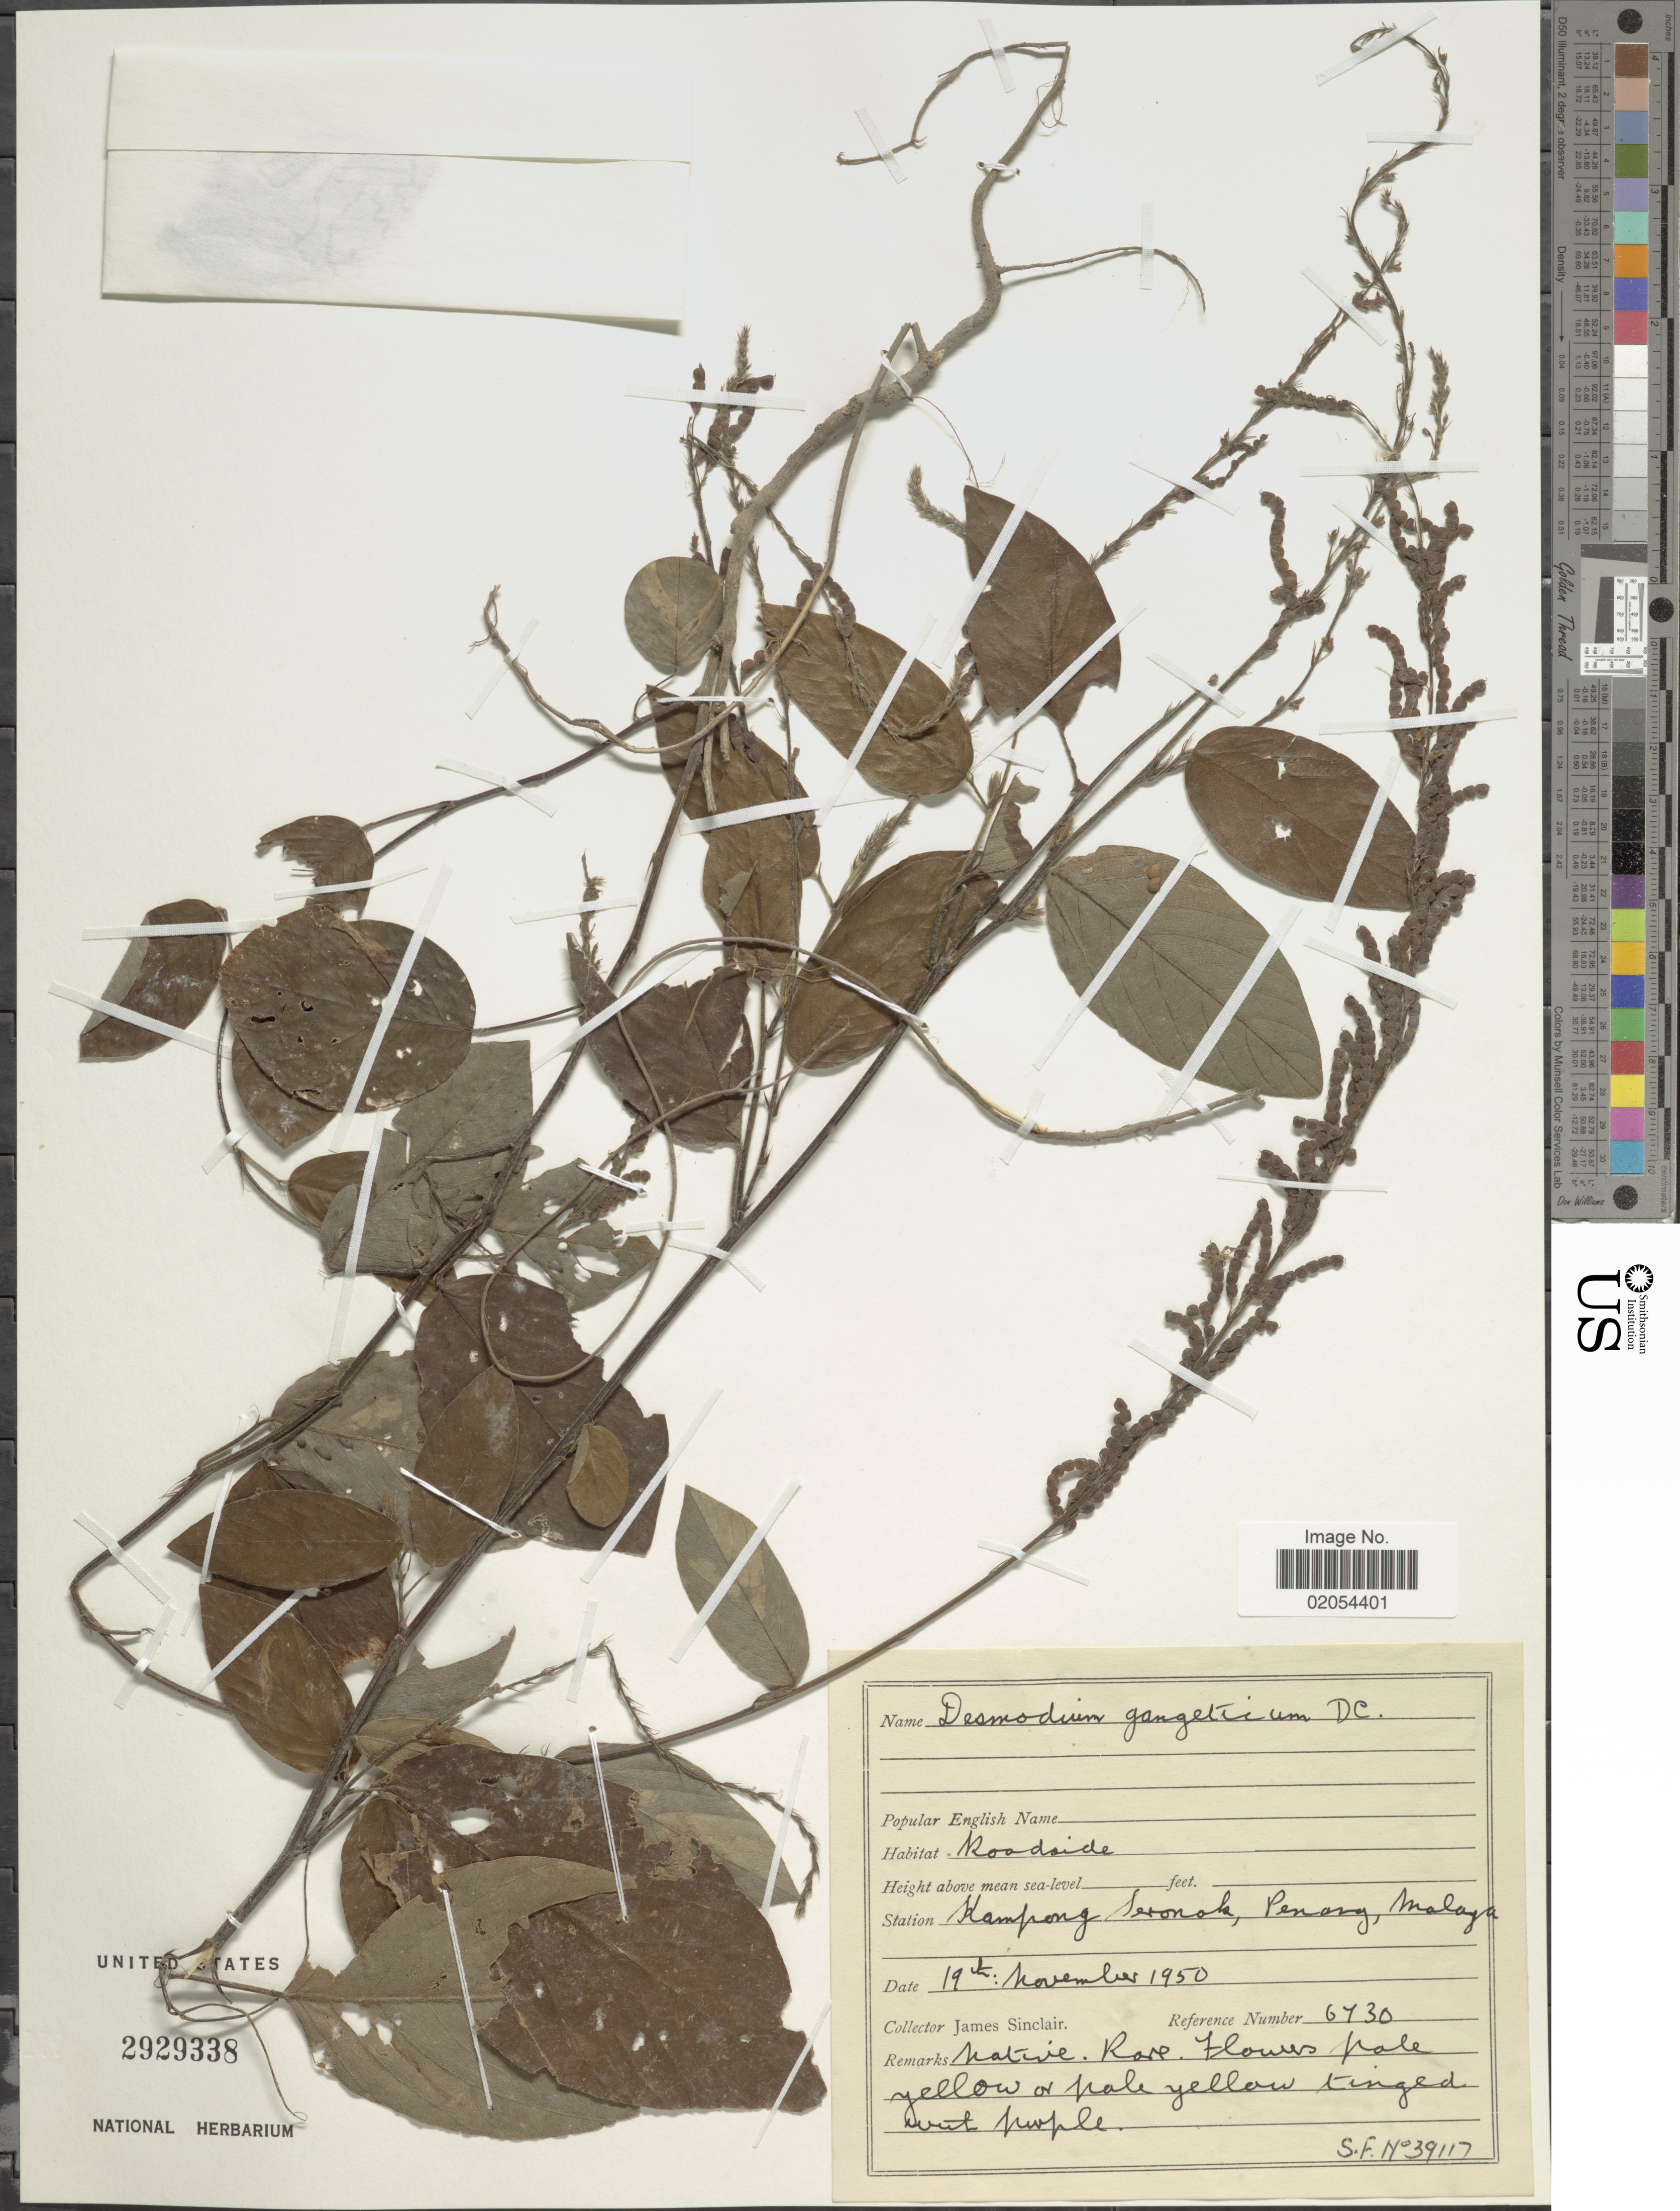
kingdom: Plantae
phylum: Tracheophyta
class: Magnoliopsida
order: Fabales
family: Fabaceae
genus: Pleurolobus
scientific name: Pleurolobus gangeticus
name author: (L.) J. St.-Hil. ex H. Ohashi & K. Ohashi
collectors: J. Sinclair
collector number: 6730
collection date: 1950-11-19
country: Malaysia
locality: Kampong Seronok, Penang, Malaya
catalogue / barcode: US 2929338